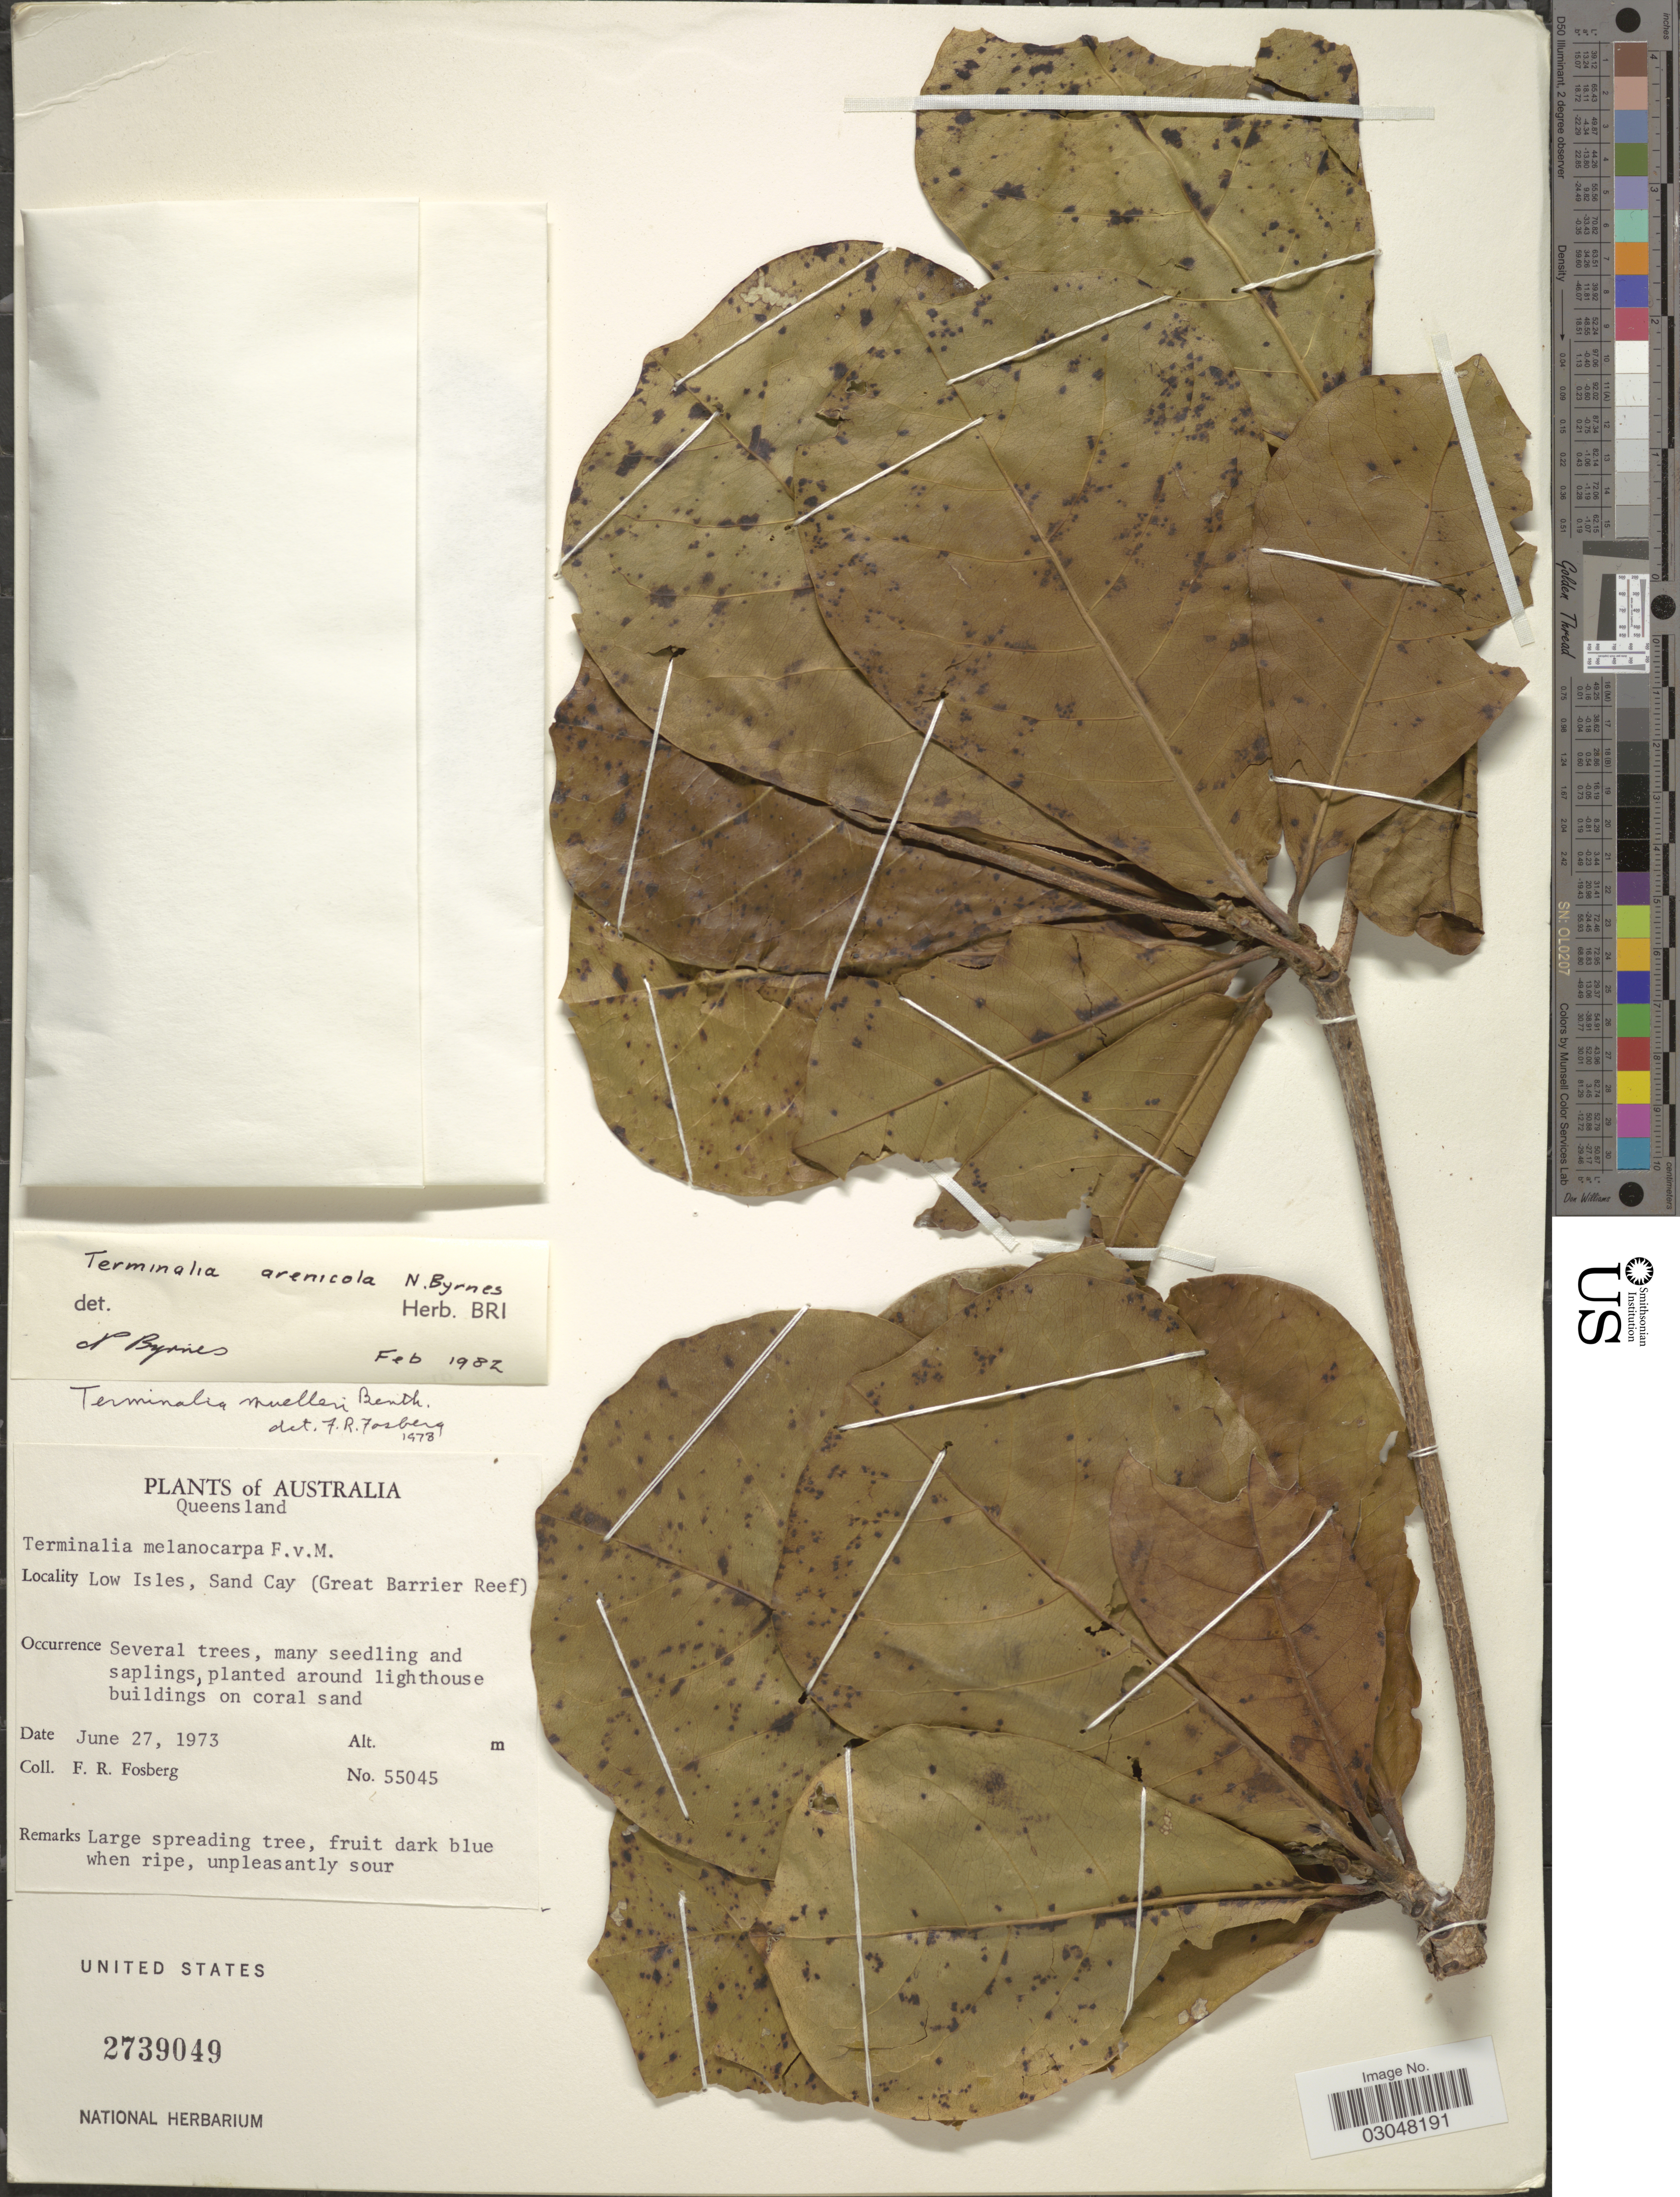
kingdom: Plantae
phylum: Tracheophyta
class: Magnoliopsida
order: Myrtales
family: Combretaceae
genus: Terminalia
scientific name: Terminalia arenicola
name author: Byrnes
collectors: F. R. Fosberg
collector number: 55045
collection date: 1973-06-27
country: Australia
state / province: Queensland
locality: Low Isles, Sand Cay (Great Barrier Reef).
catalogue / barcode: US 2739049